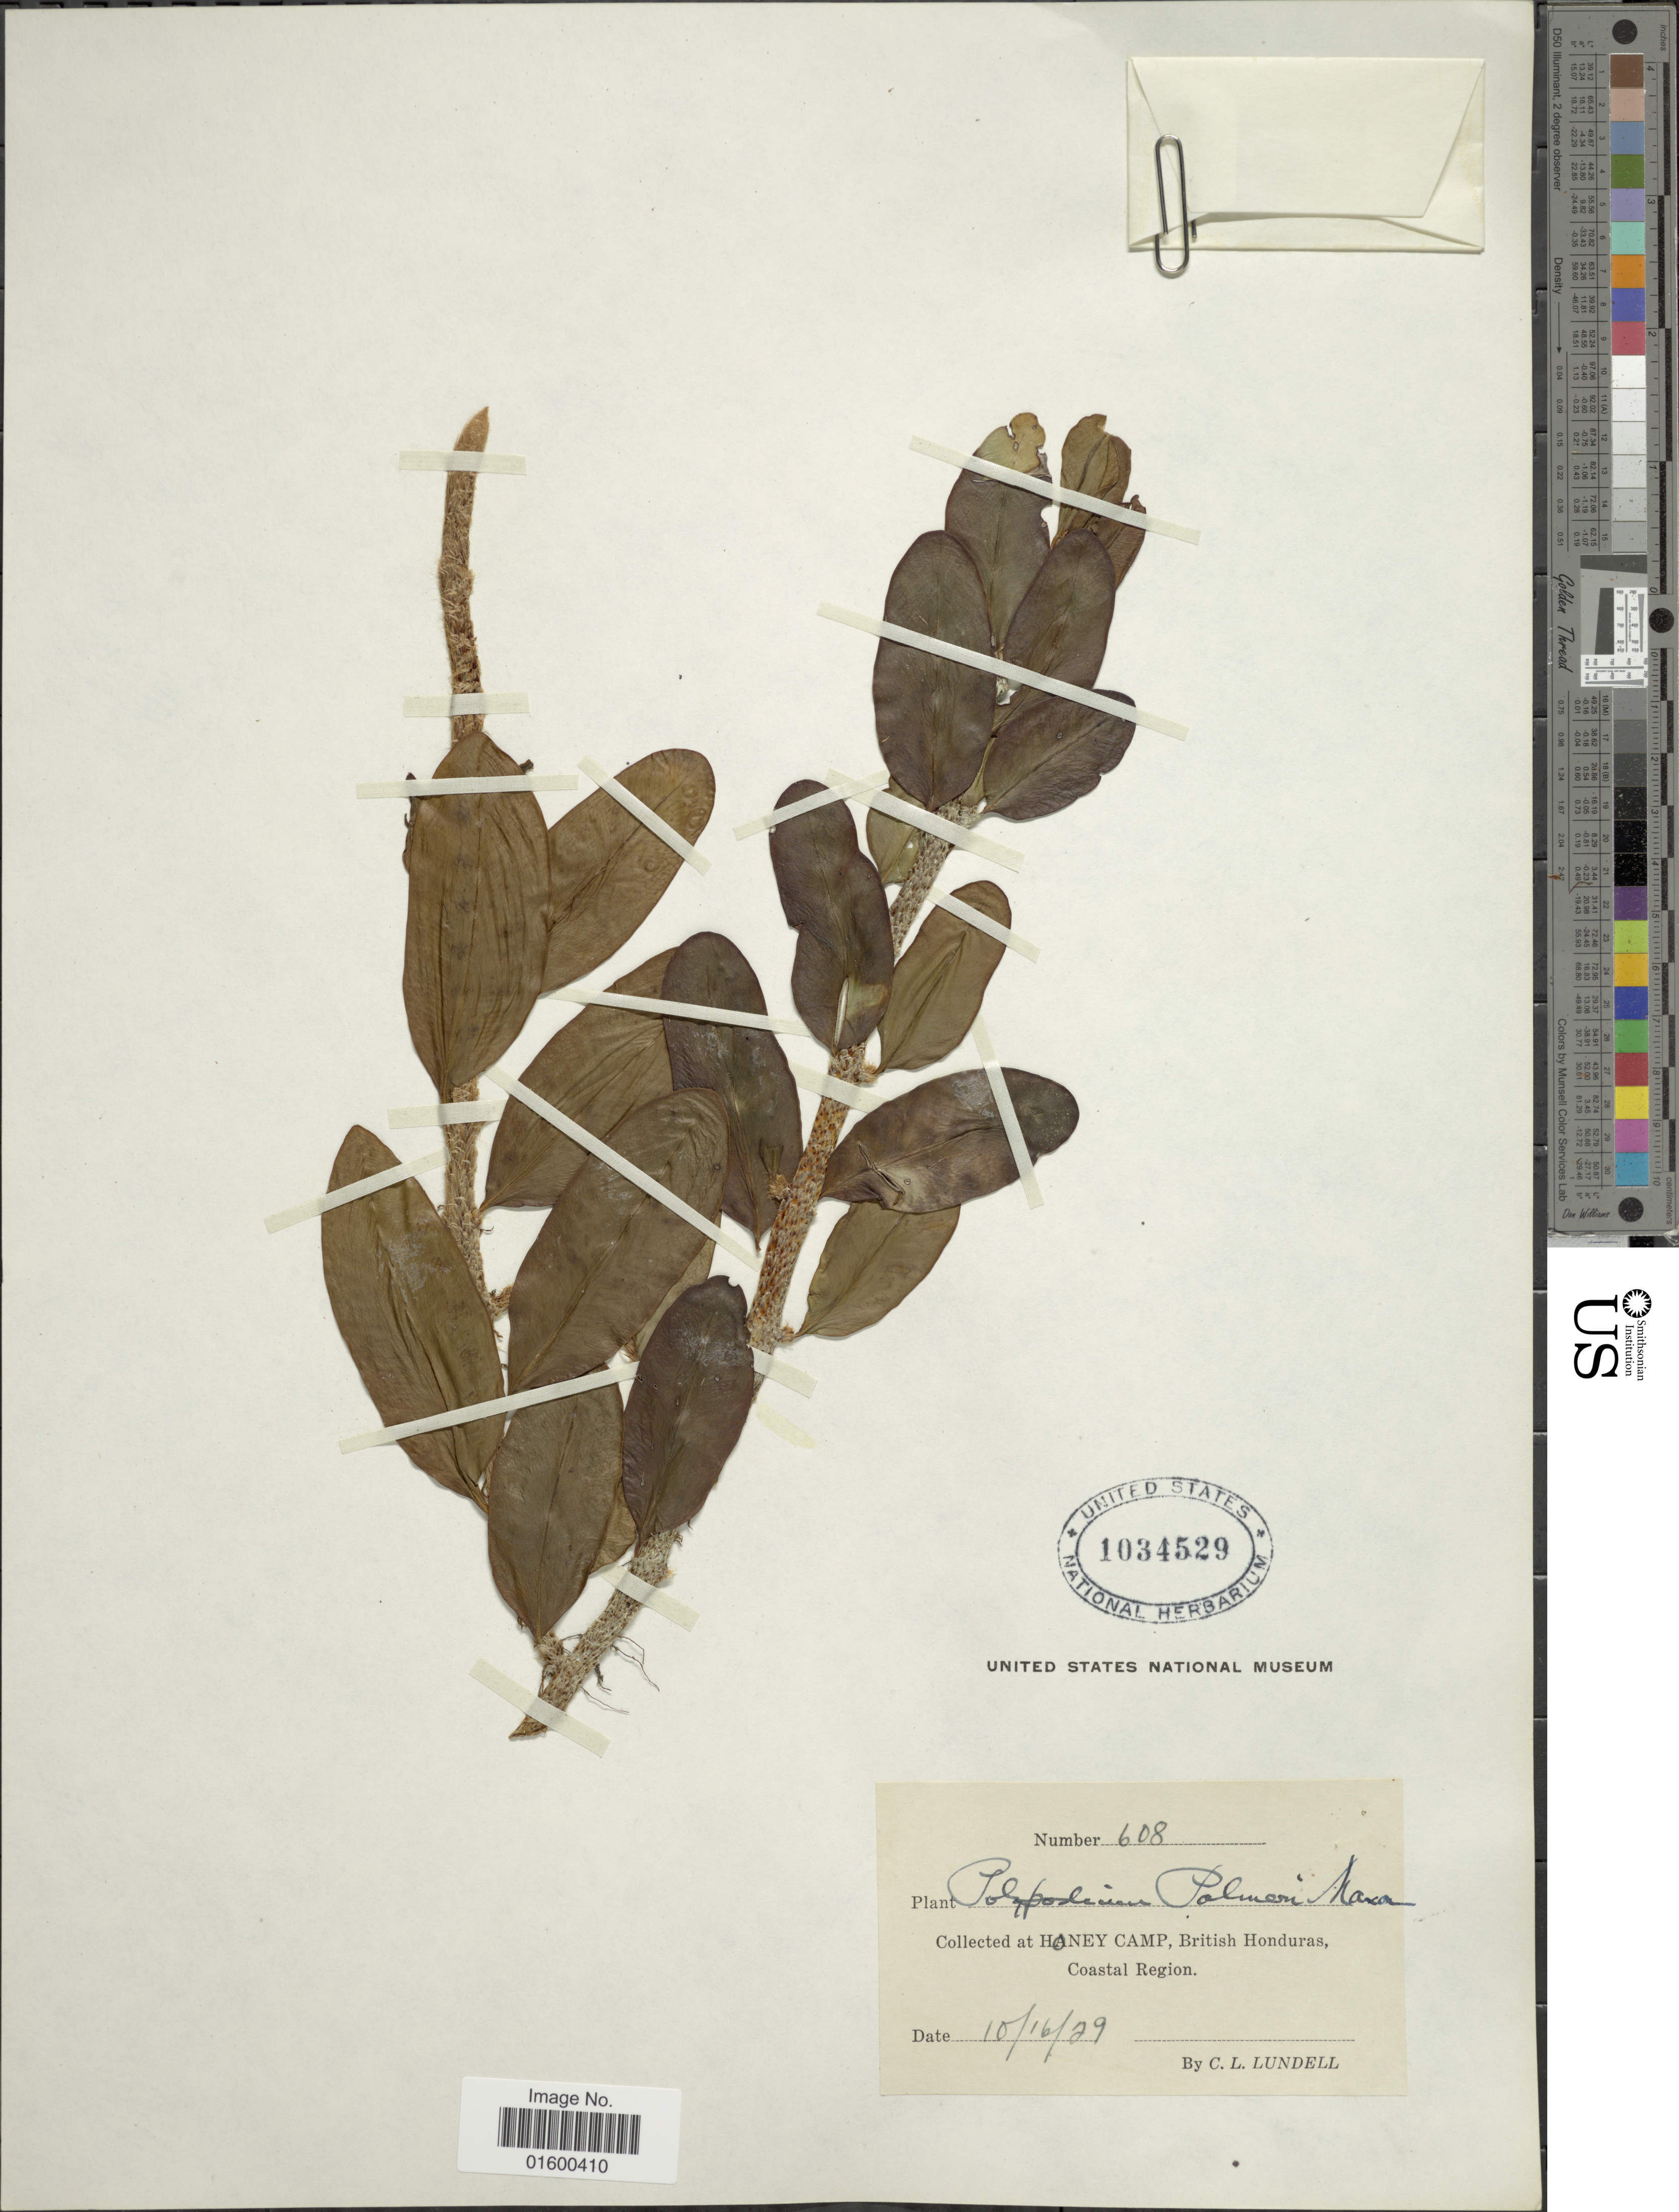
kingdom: Plantae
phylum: Tracheophyta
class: Polypodiopsida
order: Polypodiales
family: Polypodiaceae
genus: Microgramma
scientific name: Microgramma nitida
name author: (J. Sm.) A.R. Sm.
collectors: C. L. Lundell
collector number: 608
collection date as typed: Transcribed d/m/y: 16/10/29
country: Belize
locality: Honey Camp, British Honduras, Coastal Region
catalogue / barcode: US 1034529